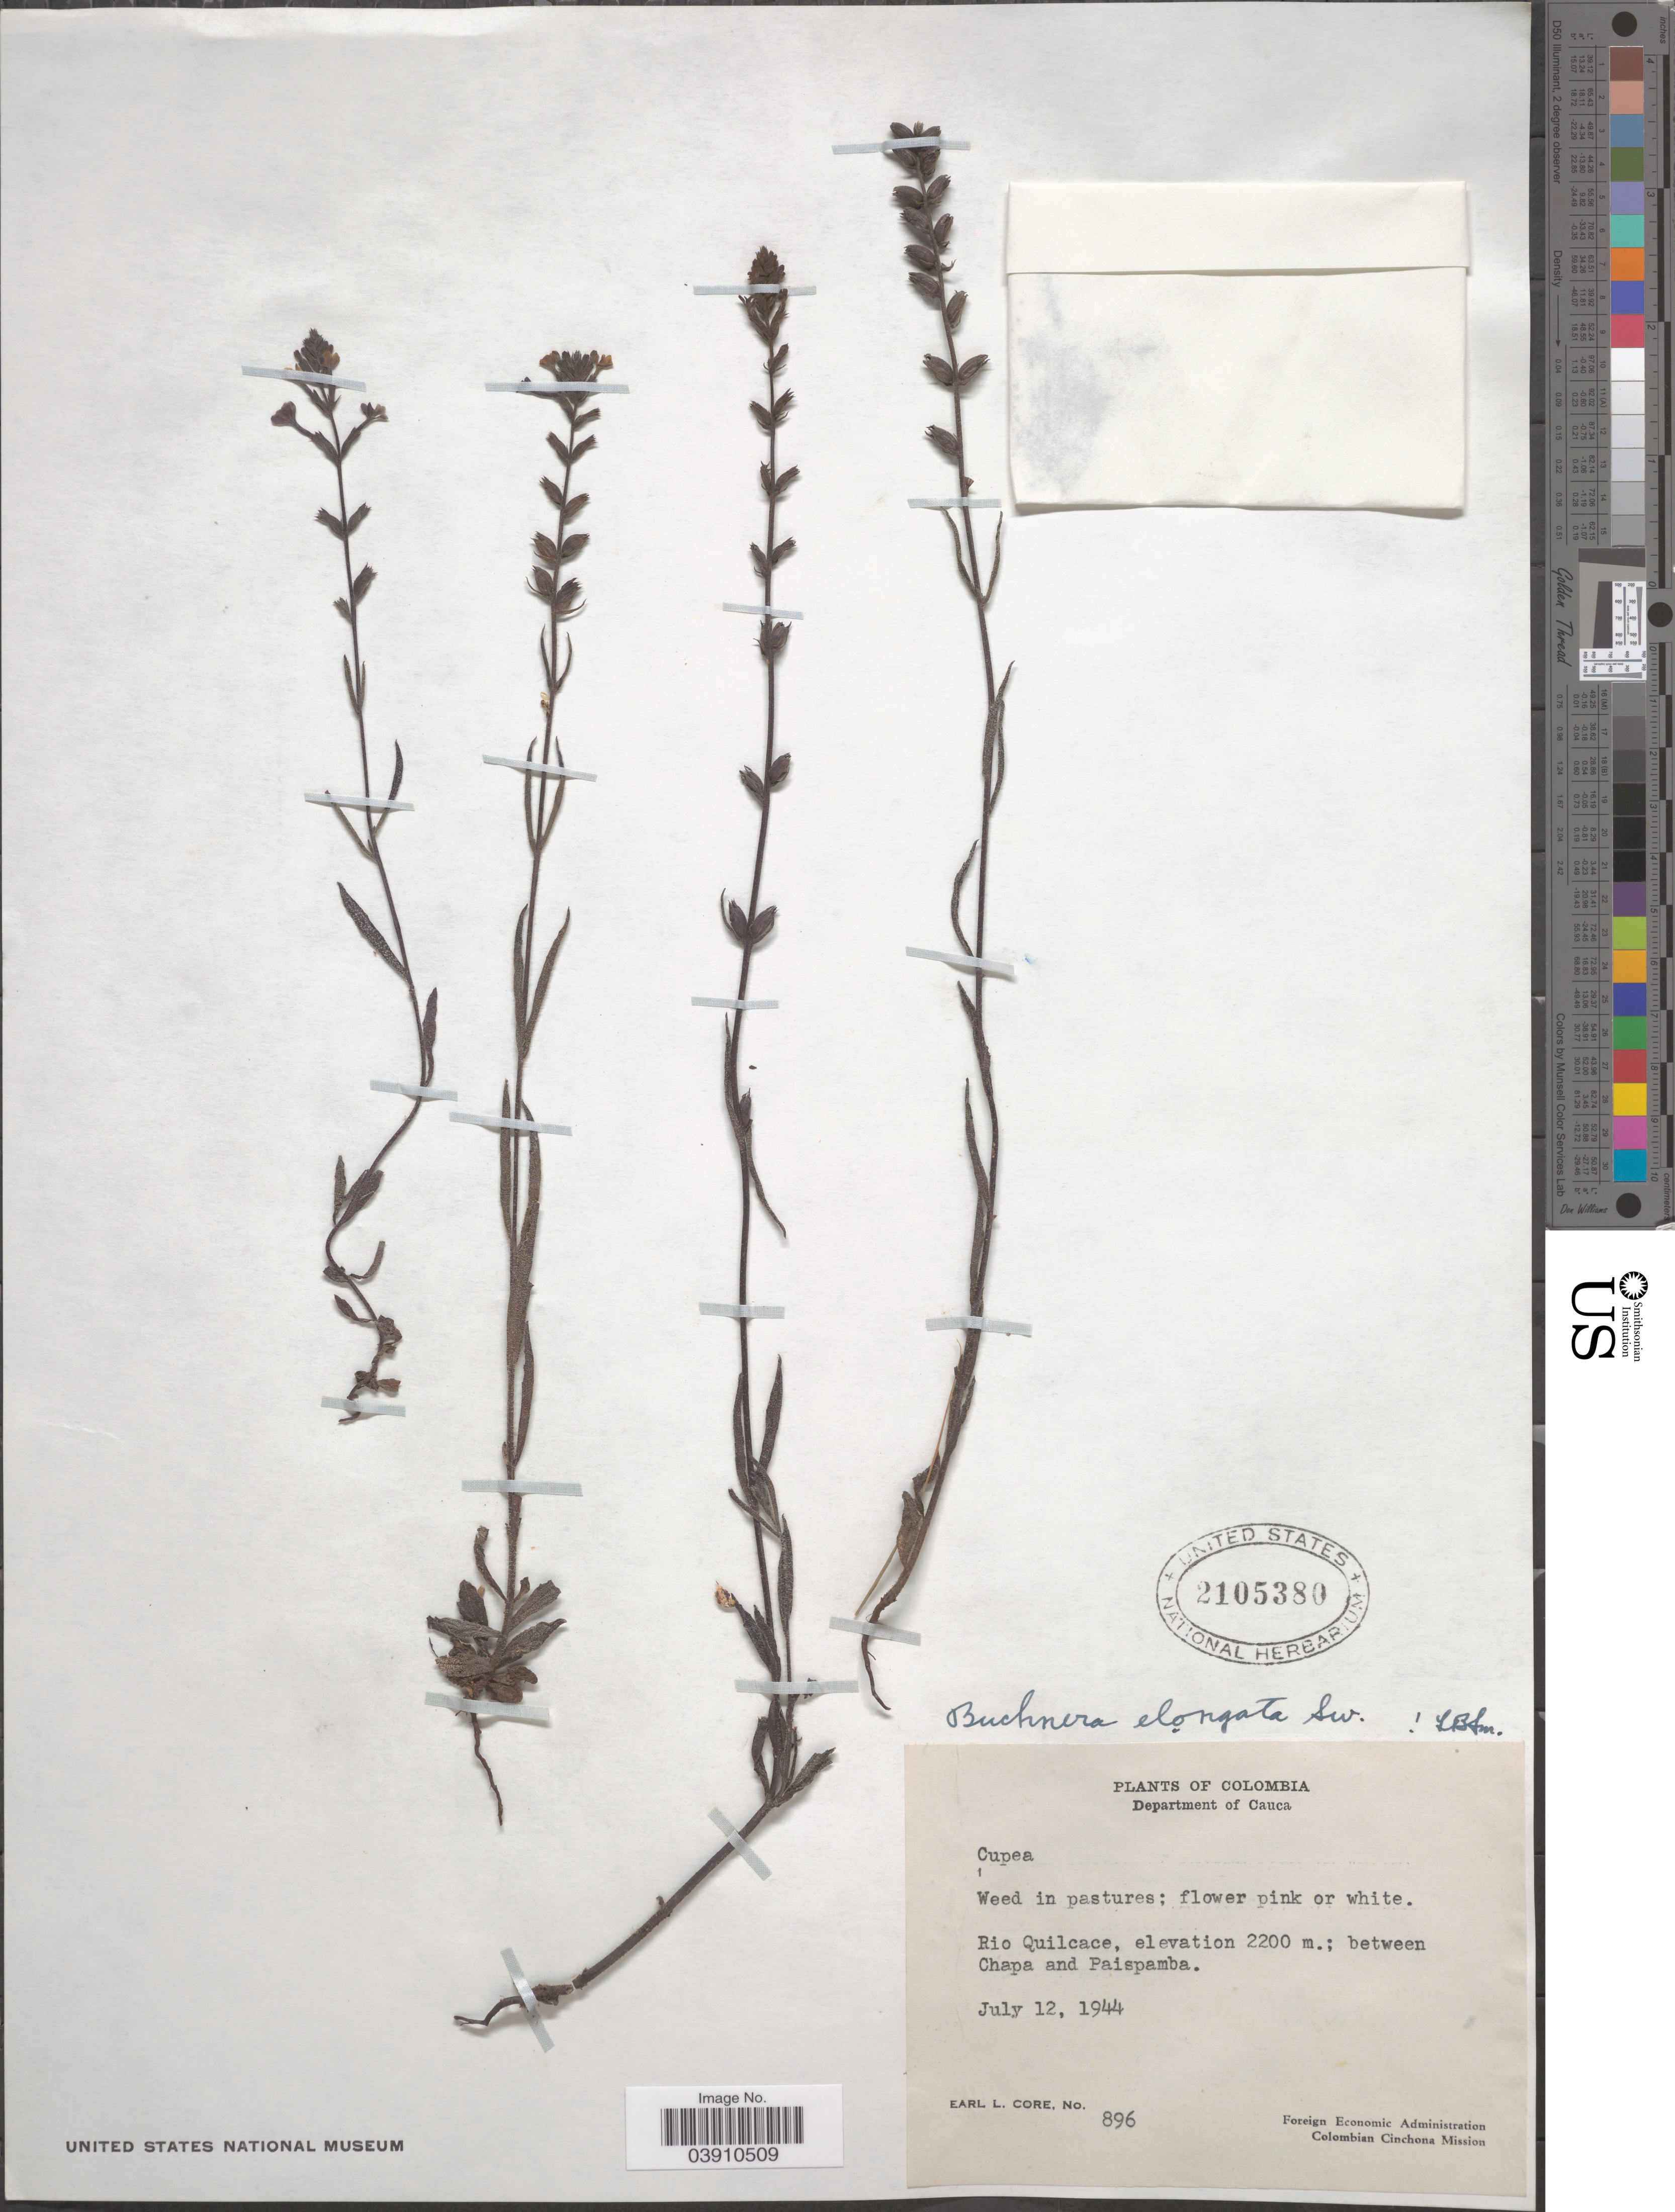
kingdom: Plantae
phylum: Tracheophyta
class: Magnoliopsida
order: Lamiales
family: Orobanchaceae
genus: Buchnera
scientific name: Buchnera elongata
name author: Sw.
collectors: E. L. Core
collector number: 896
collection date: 1944-07-12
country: Colombia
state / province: Cauca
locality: Department of Cauca. Rio Quilcace; between Chapa and Paispamba.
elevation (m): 2200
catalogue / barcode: US 2105380